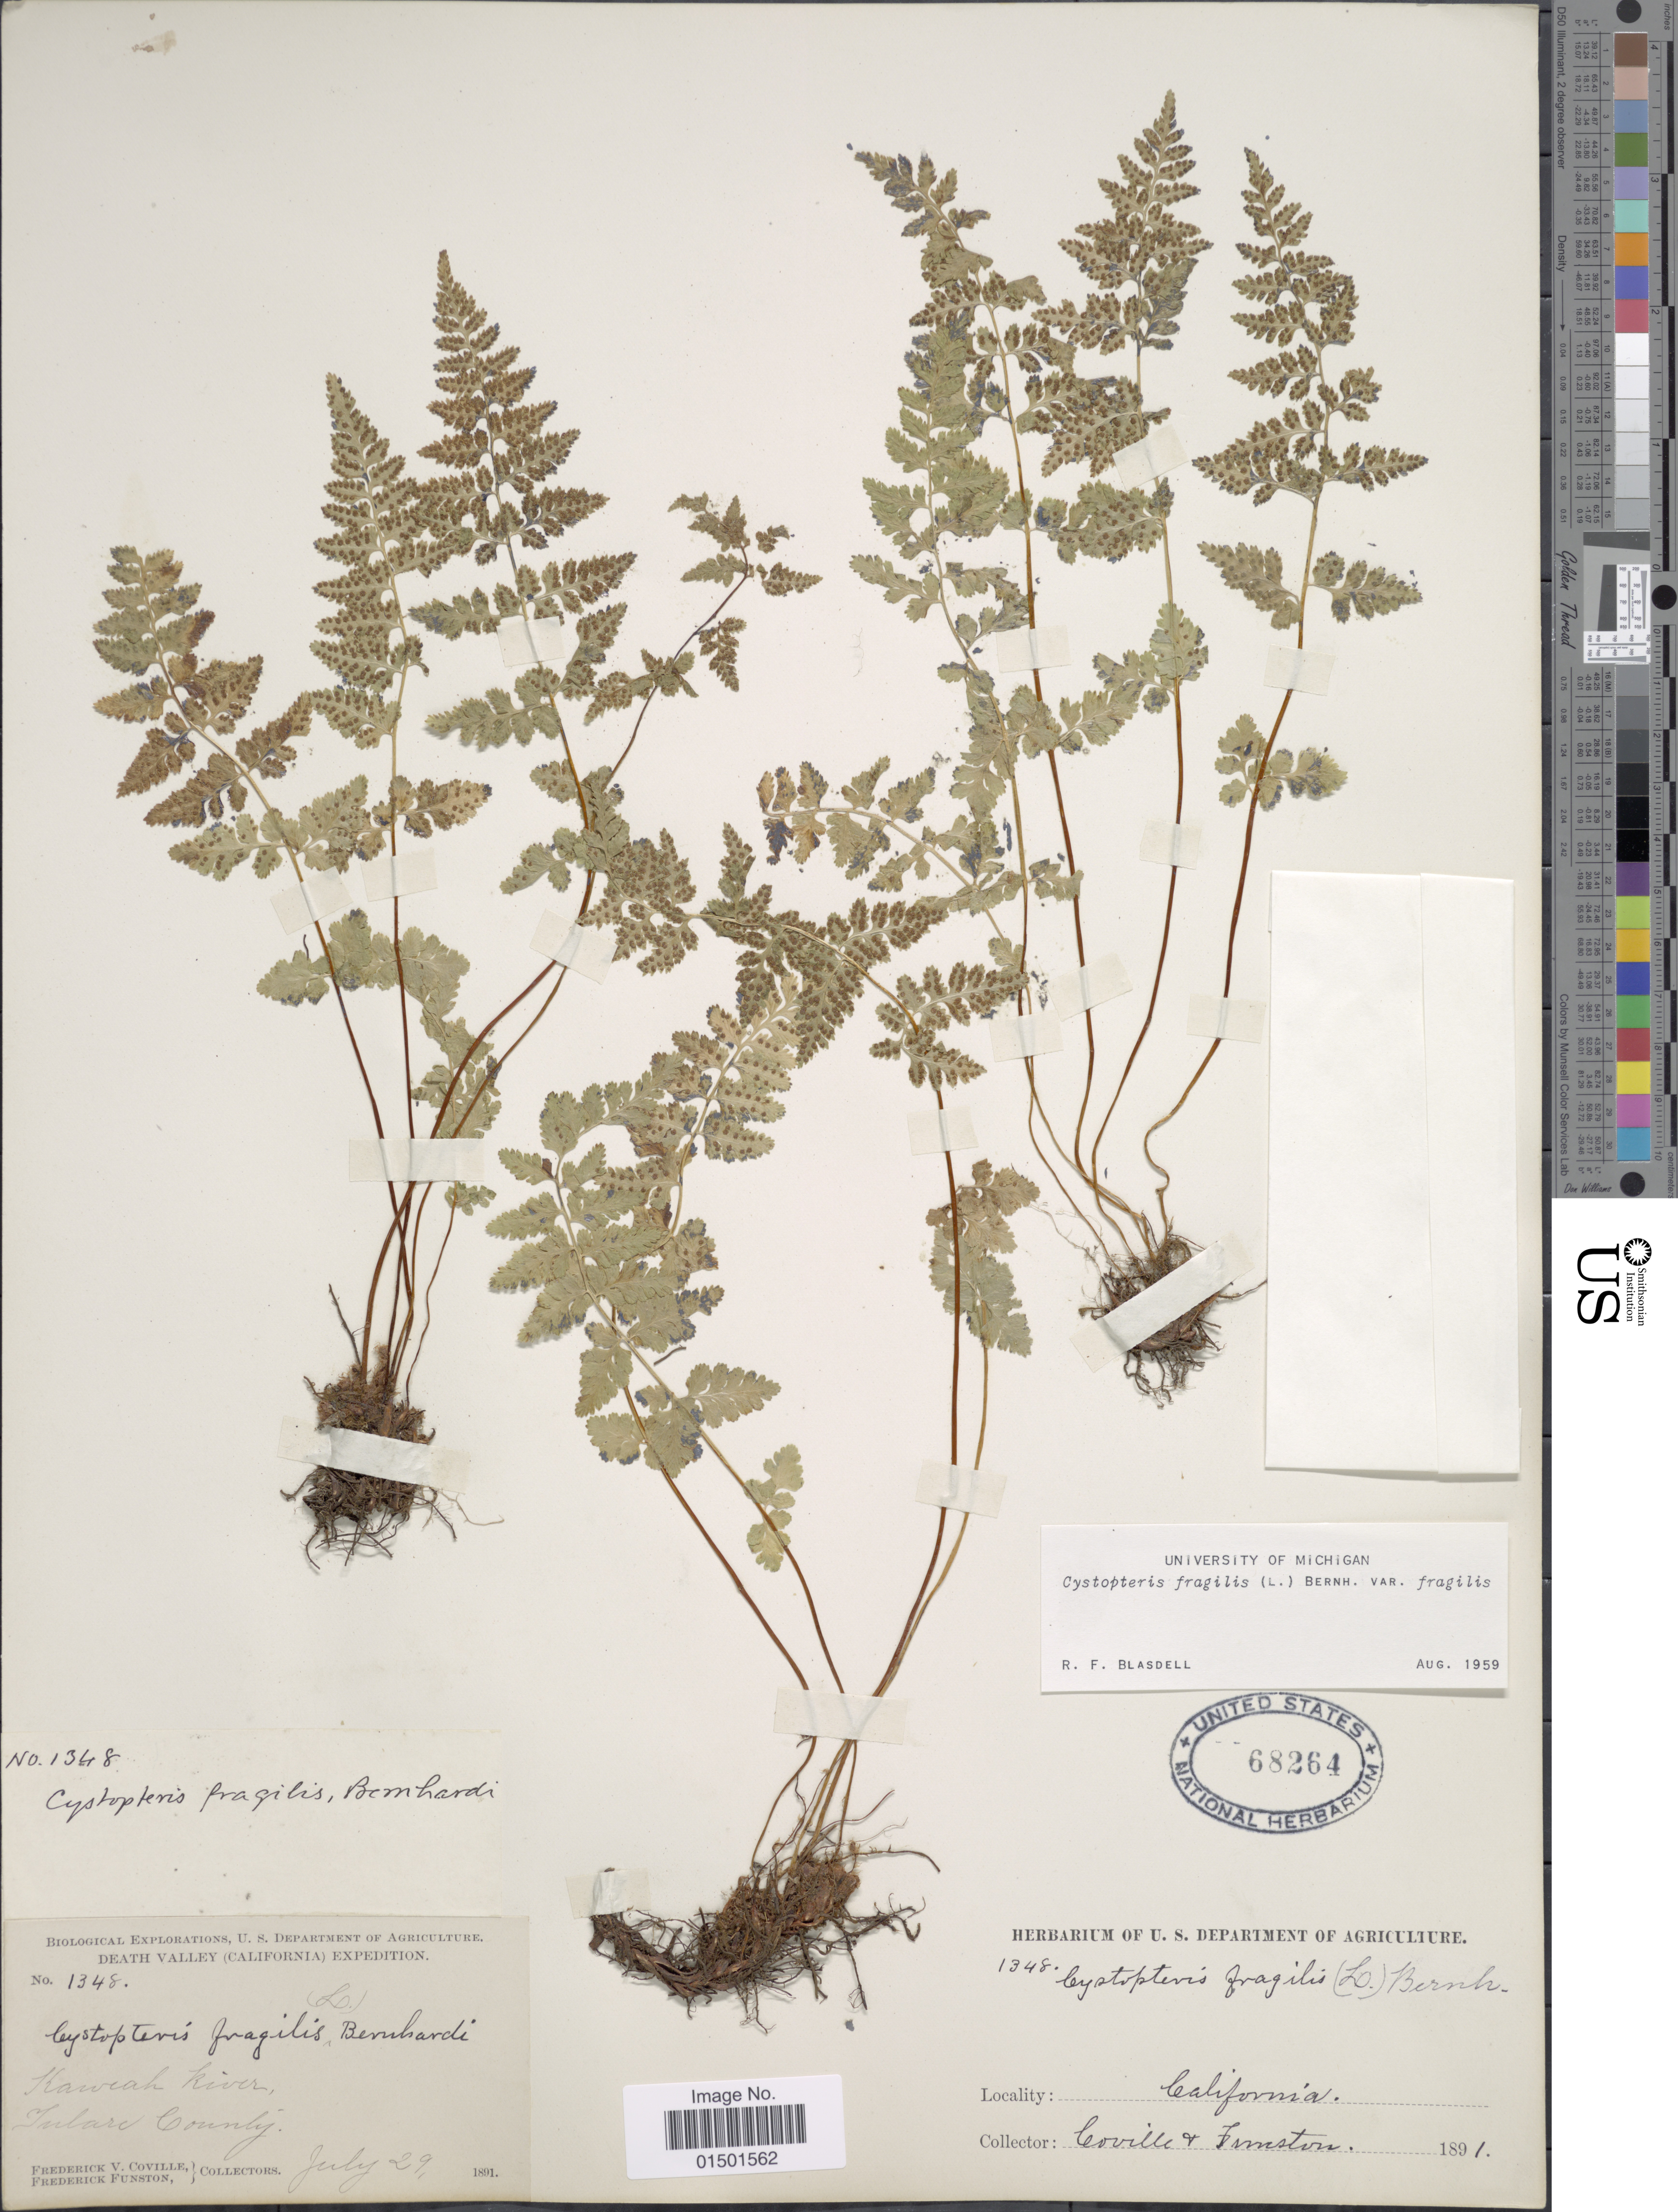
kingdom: Plantae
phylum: Tracheophyta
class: Polypodiopsida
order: Polypodiales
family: Cystopteridaceae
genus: Cystopteris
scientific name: Cystopteris fragilis var. fragilis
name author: (L.) Bernh.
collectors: F. V. Coville & F. Funston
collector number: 1348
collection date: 1891-07-29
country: United States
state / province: California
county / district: Inyo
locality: Death Valley (California). Kaweak River, Inland County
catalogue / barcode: US 68264